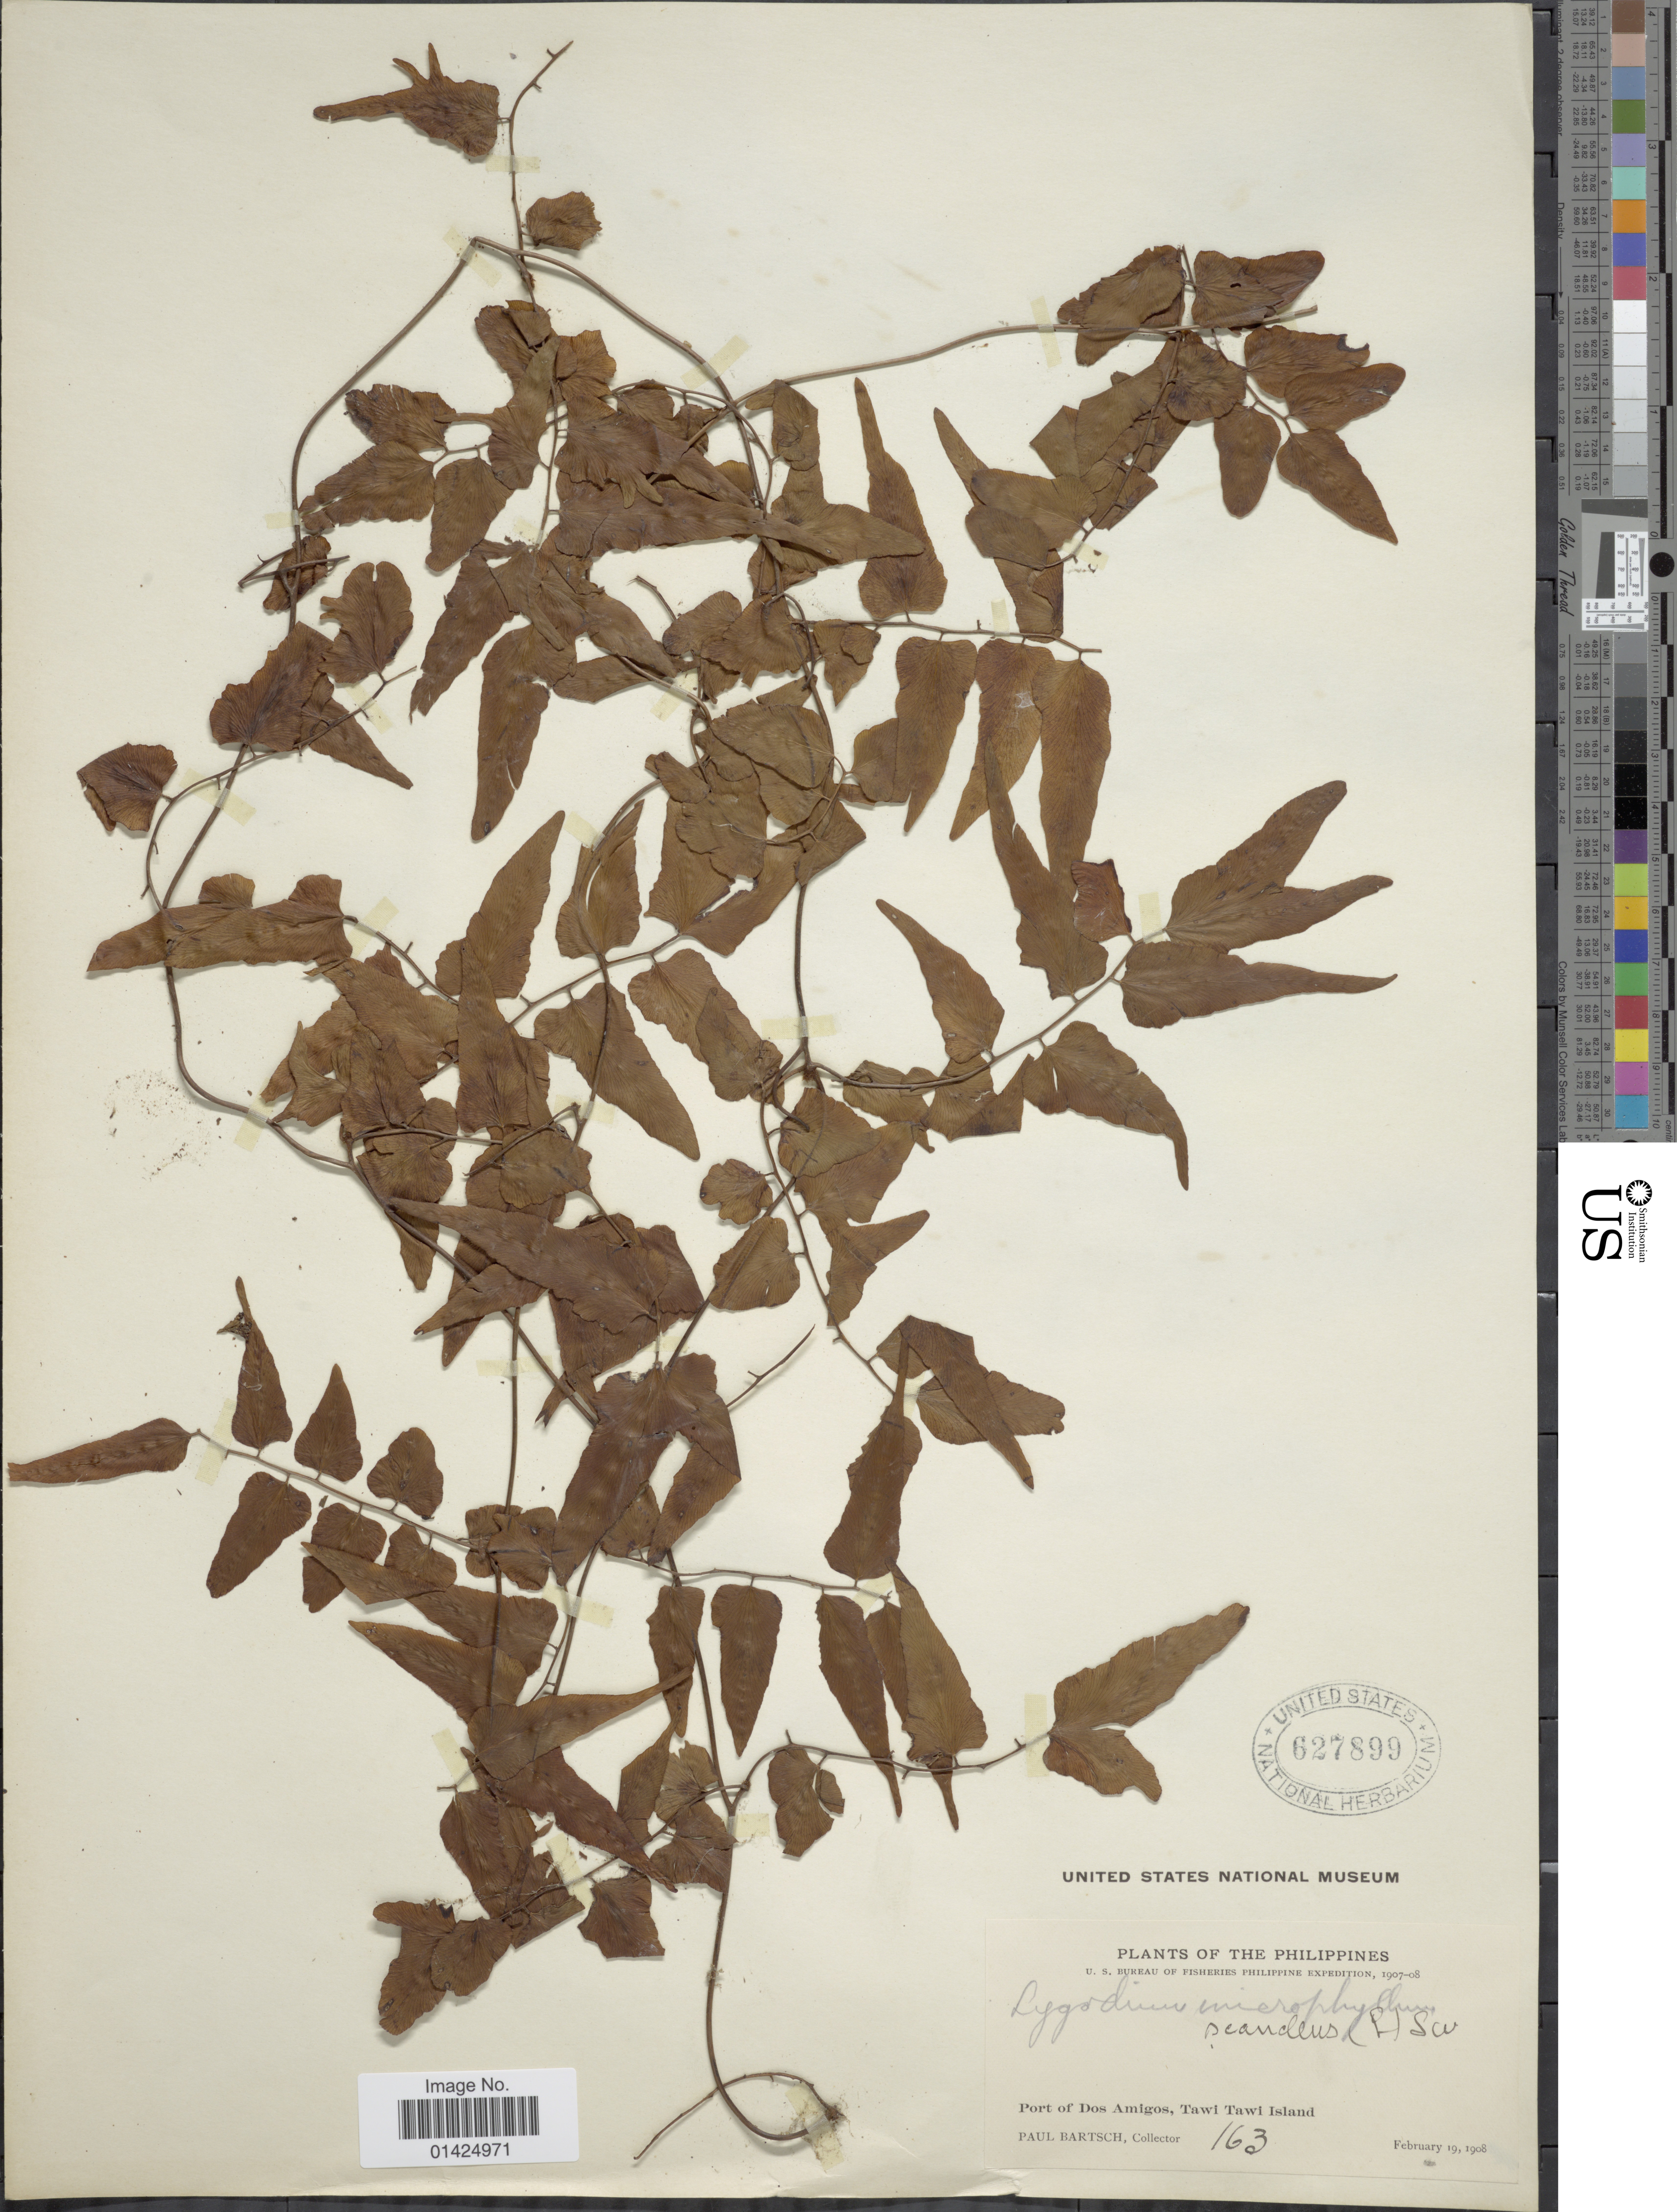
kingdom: Plantae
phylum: Tracheophyta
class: Polypodiopsida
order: Schizaeales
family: Lygodiaceae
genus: Lygodium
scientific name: Lygodium microphyllum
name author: (Cav.) R. Br.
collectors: P. Bartsch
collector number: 163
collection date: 1908-02-19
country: Philippines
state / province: Muslim Mindanao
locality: Port of Dos Amigos, Tawi Tawi Island.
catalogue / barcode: US 627899